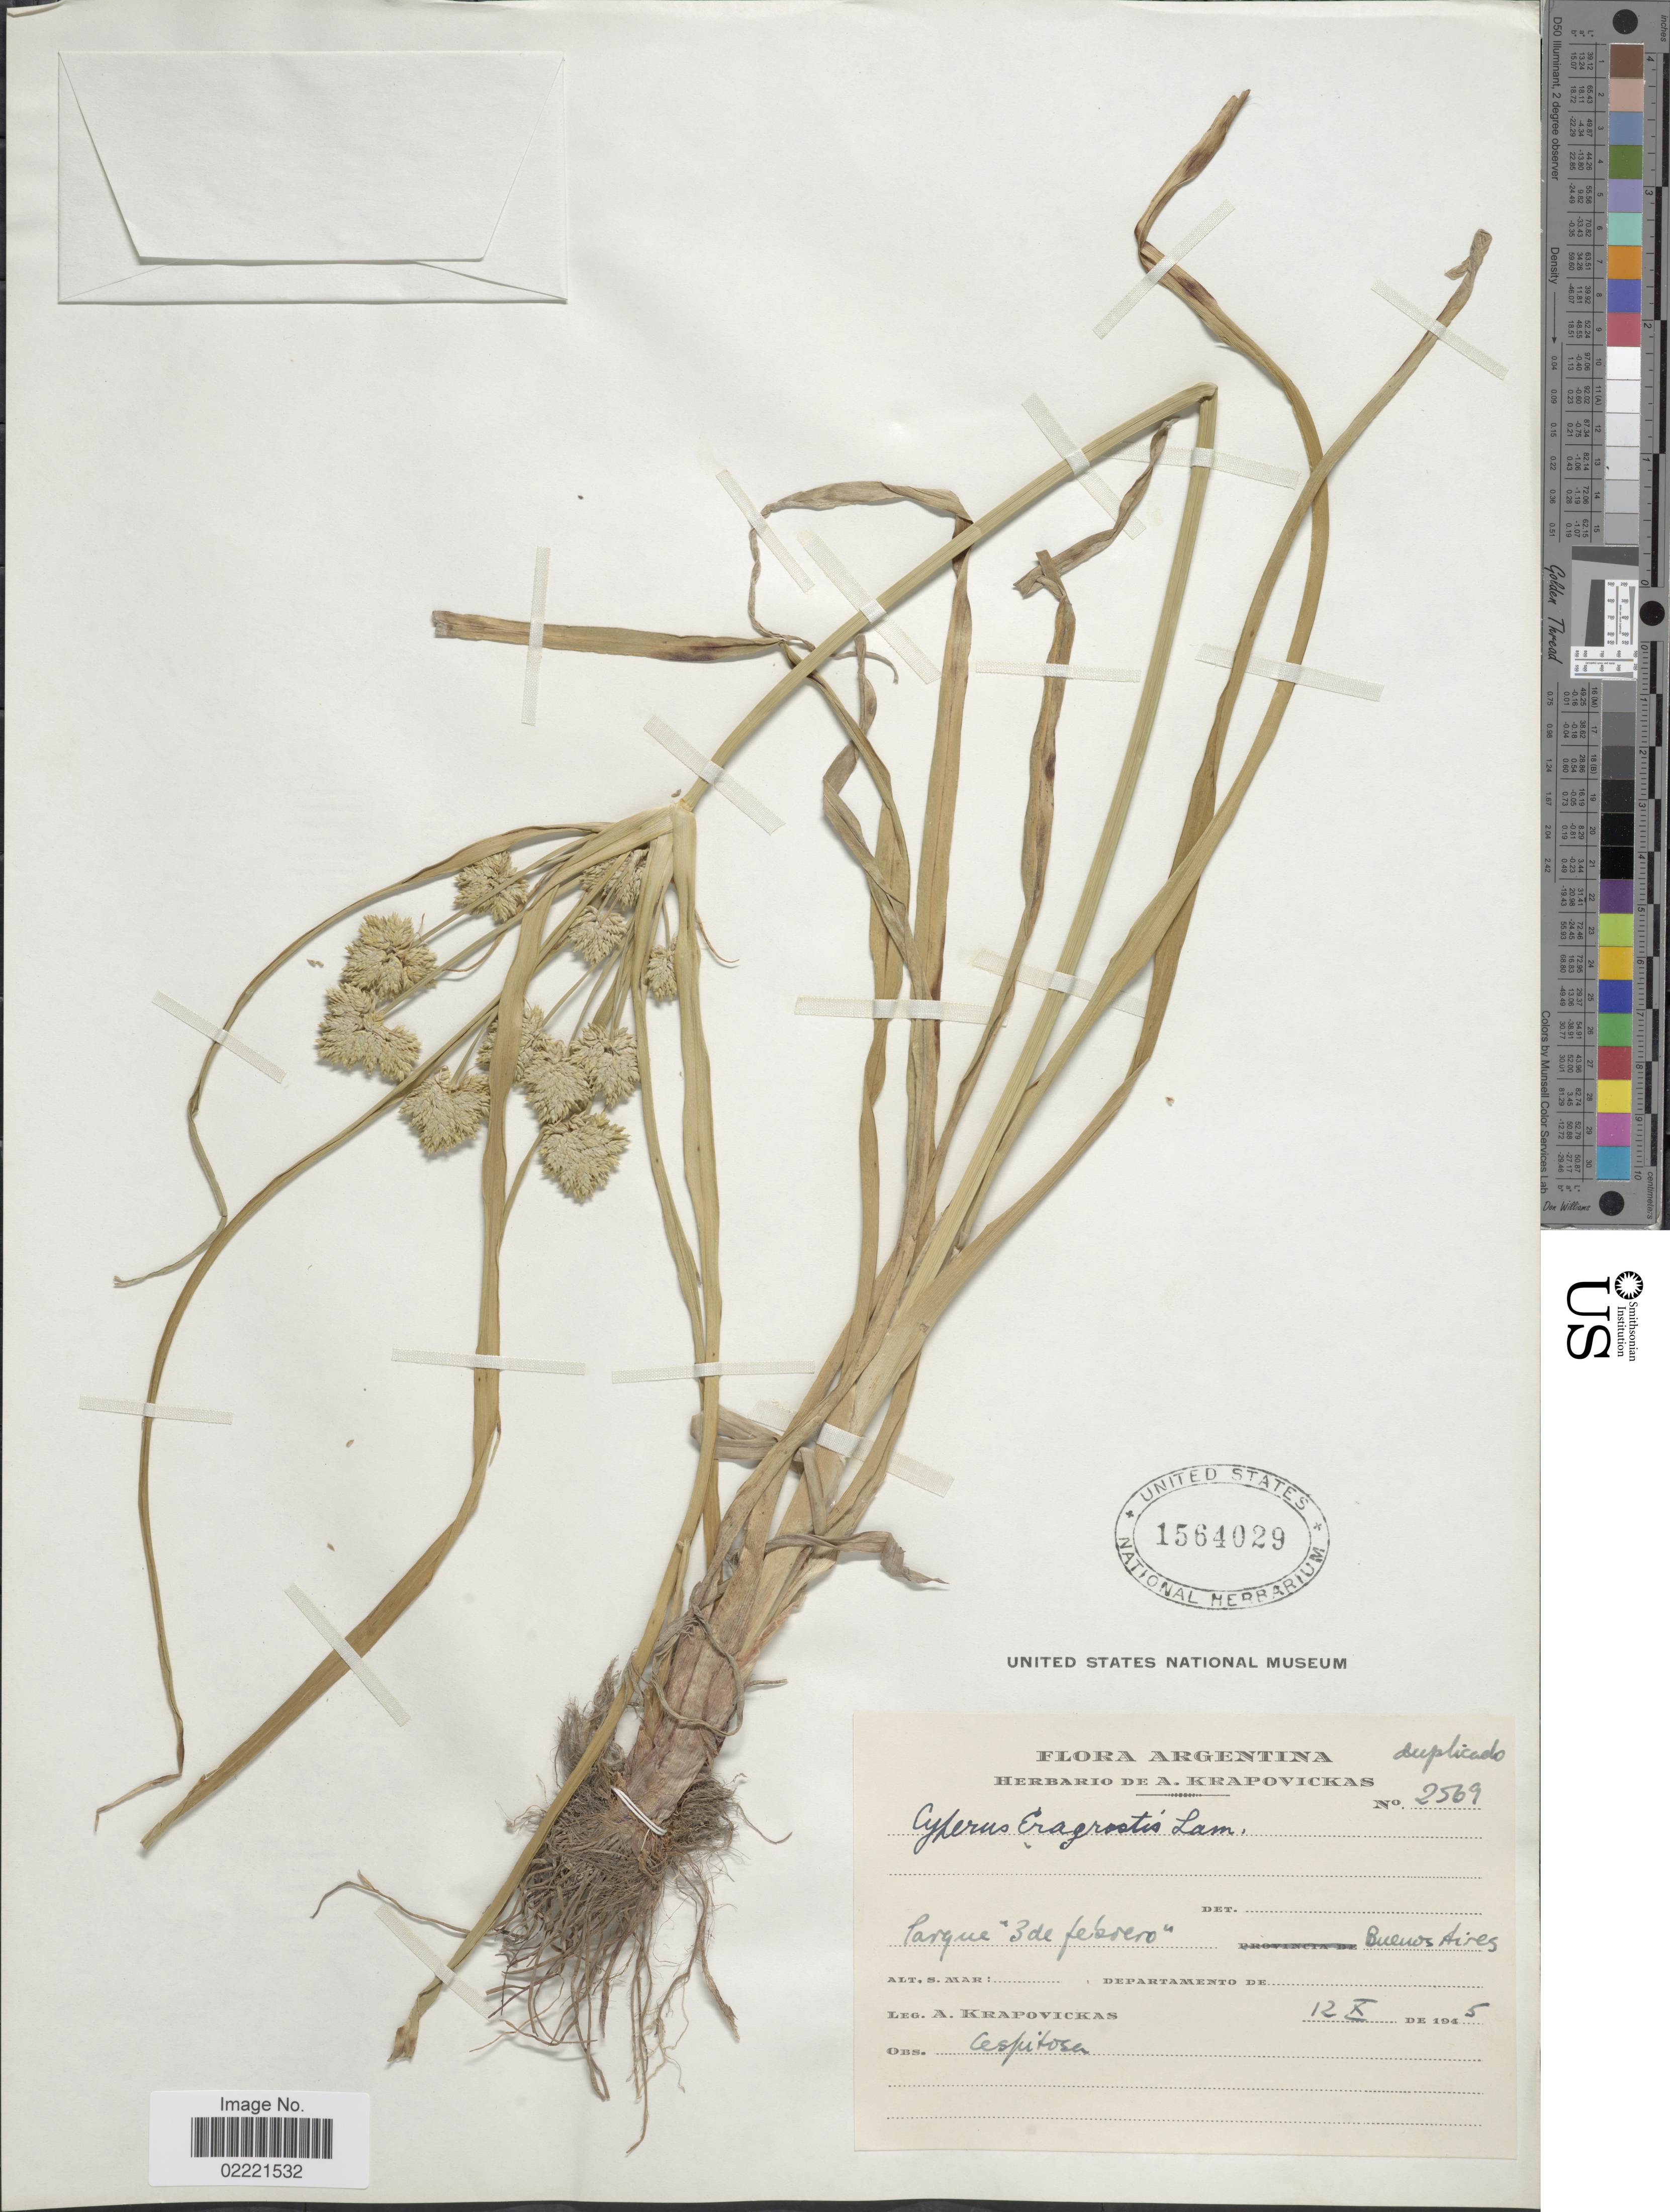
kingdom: Plantae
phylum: Tracheophyta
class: Liliopsida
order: Poales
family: Cyperaceae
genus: Cyperus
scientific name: Cyperus eragrostis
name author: Lam.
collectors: A. Krapovickas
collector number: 2569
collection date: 1945-10-12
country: Argentina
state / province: Buenos Aires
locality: Buenos Aires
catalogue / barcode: US 1564029